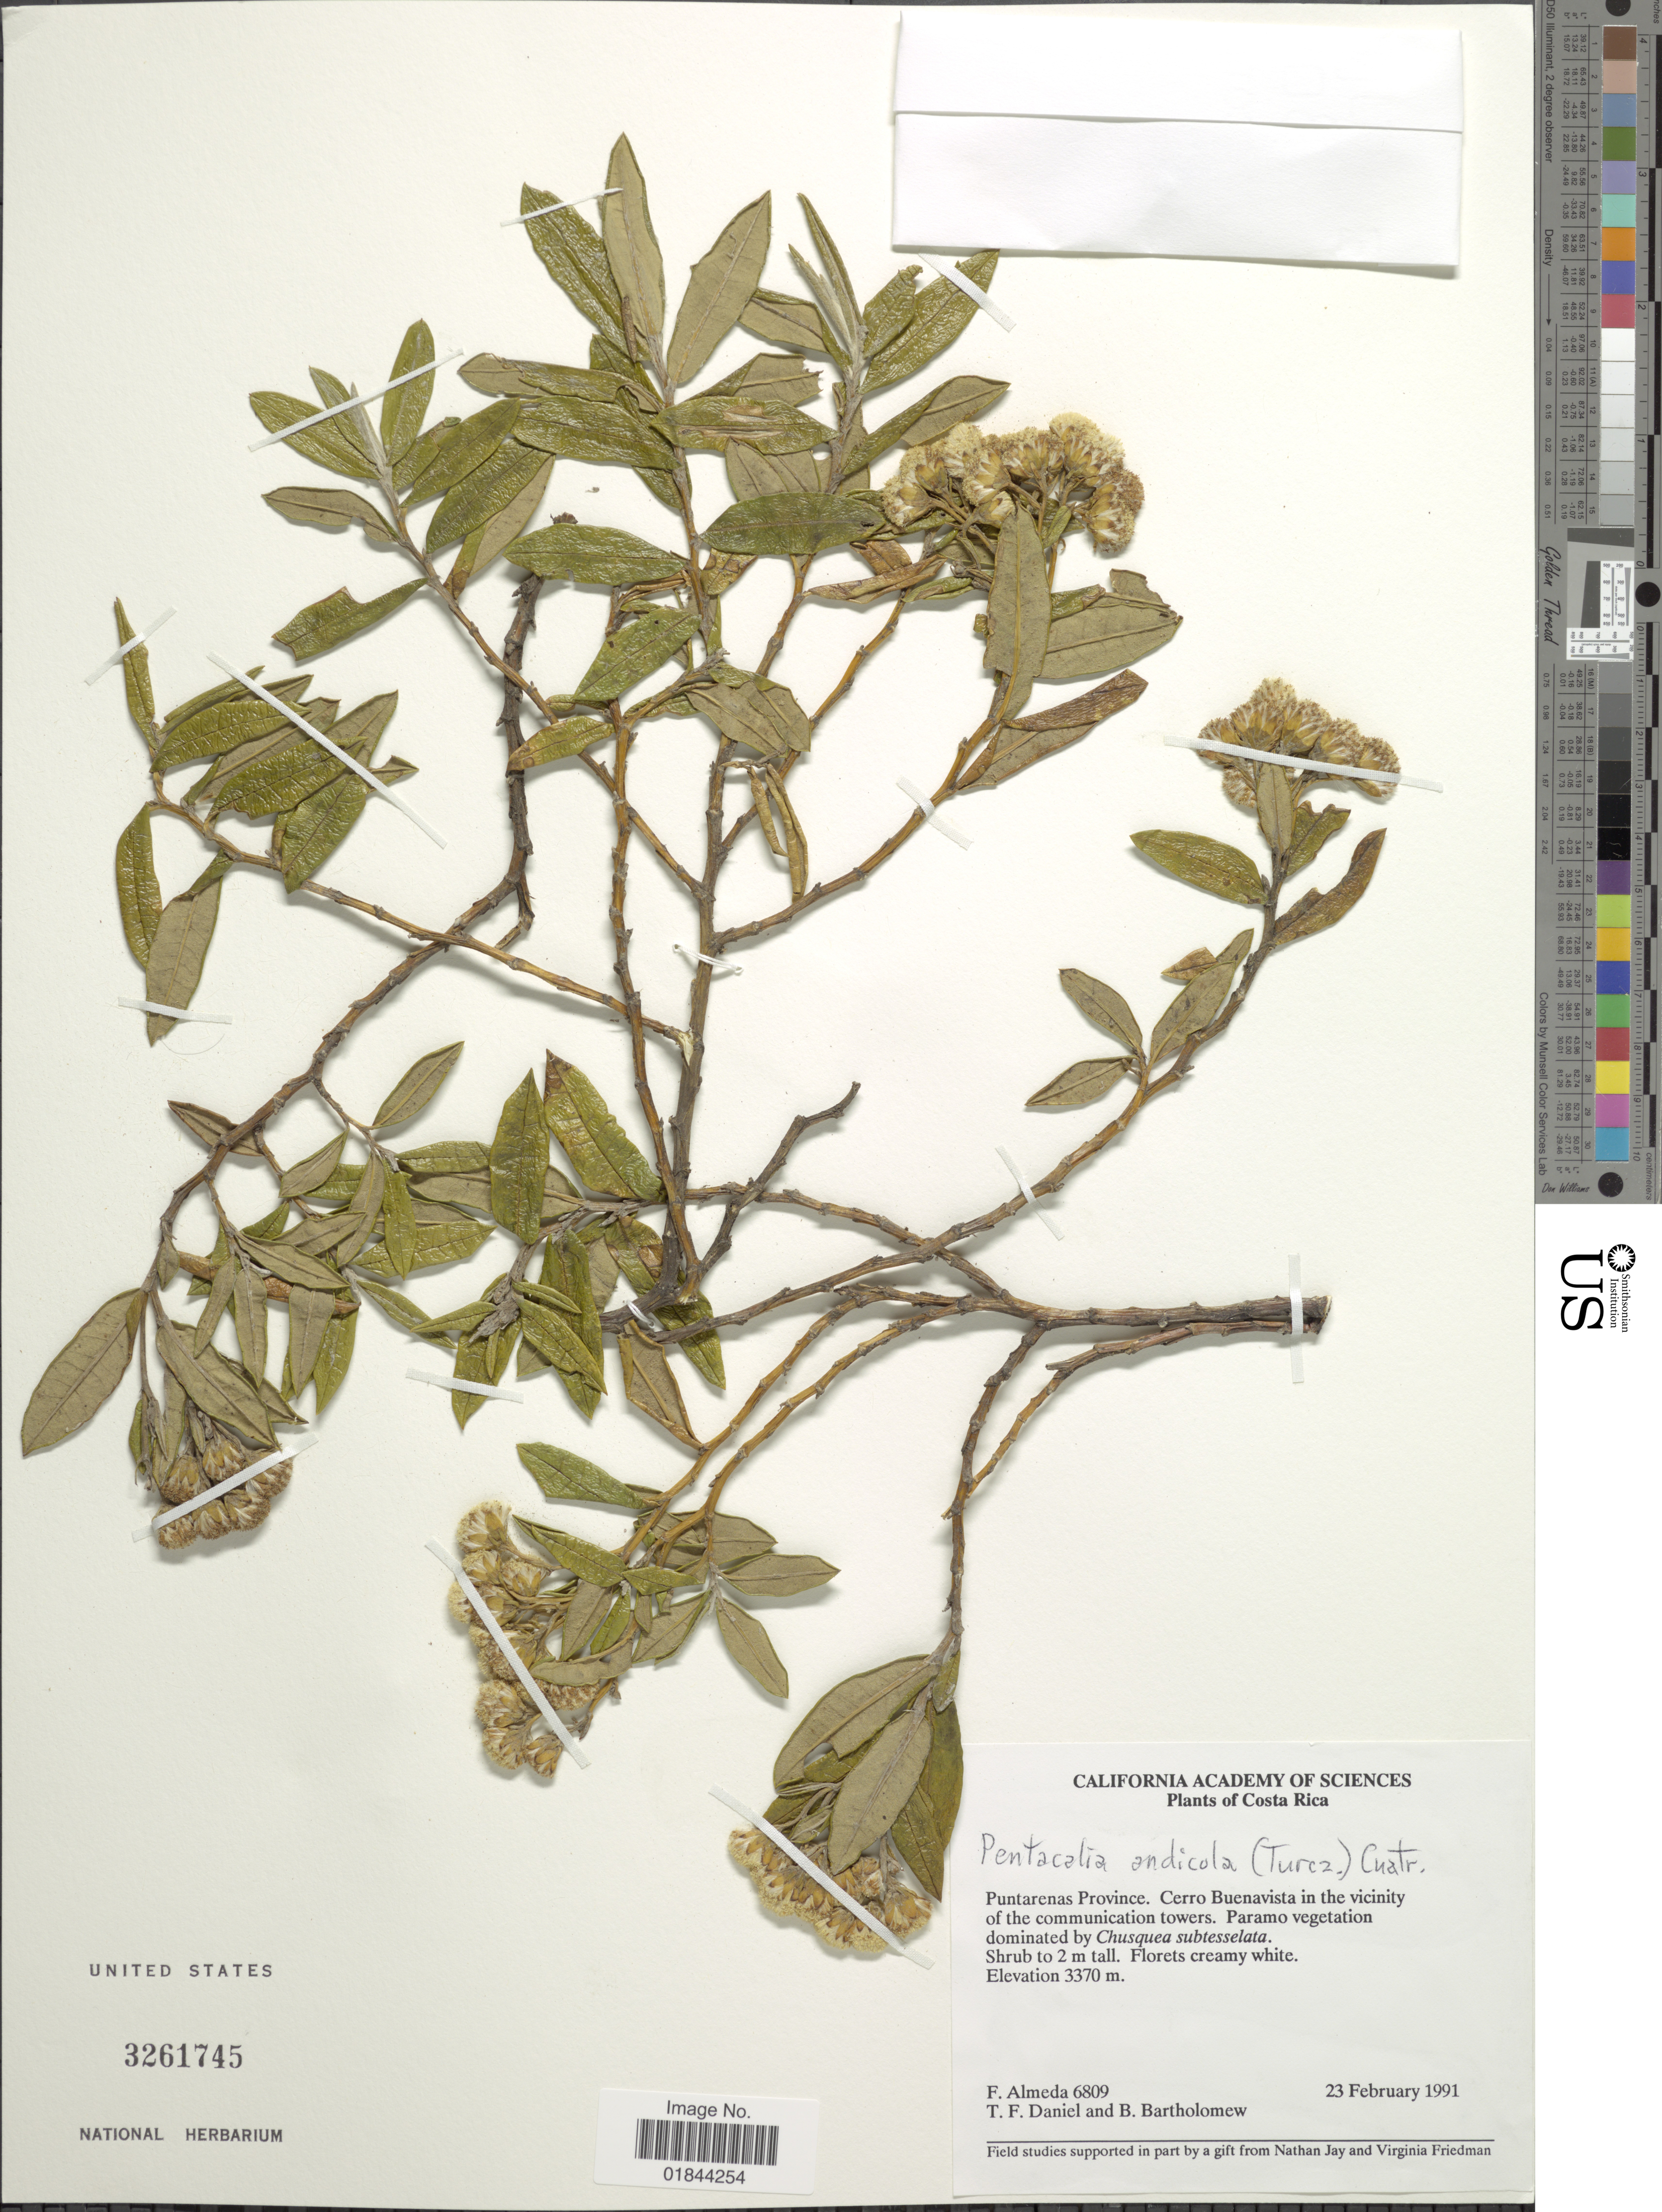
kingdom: Plantae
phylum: Tracheophyta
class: Magnoliopsida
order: Asterales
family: Asteraceae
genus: Pentacalia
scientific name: Pentacalia andicola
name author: (Turcz.) Cuatrec.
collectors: F. Almeda, T. F. Daniel & B. Bartholomew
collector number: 6809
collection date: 1991-02-23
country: Costa Rica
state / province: Puntarenas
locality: Cerro Buenavista in the vicinity of the communication towers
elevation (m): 3370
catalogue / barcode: US 3261745